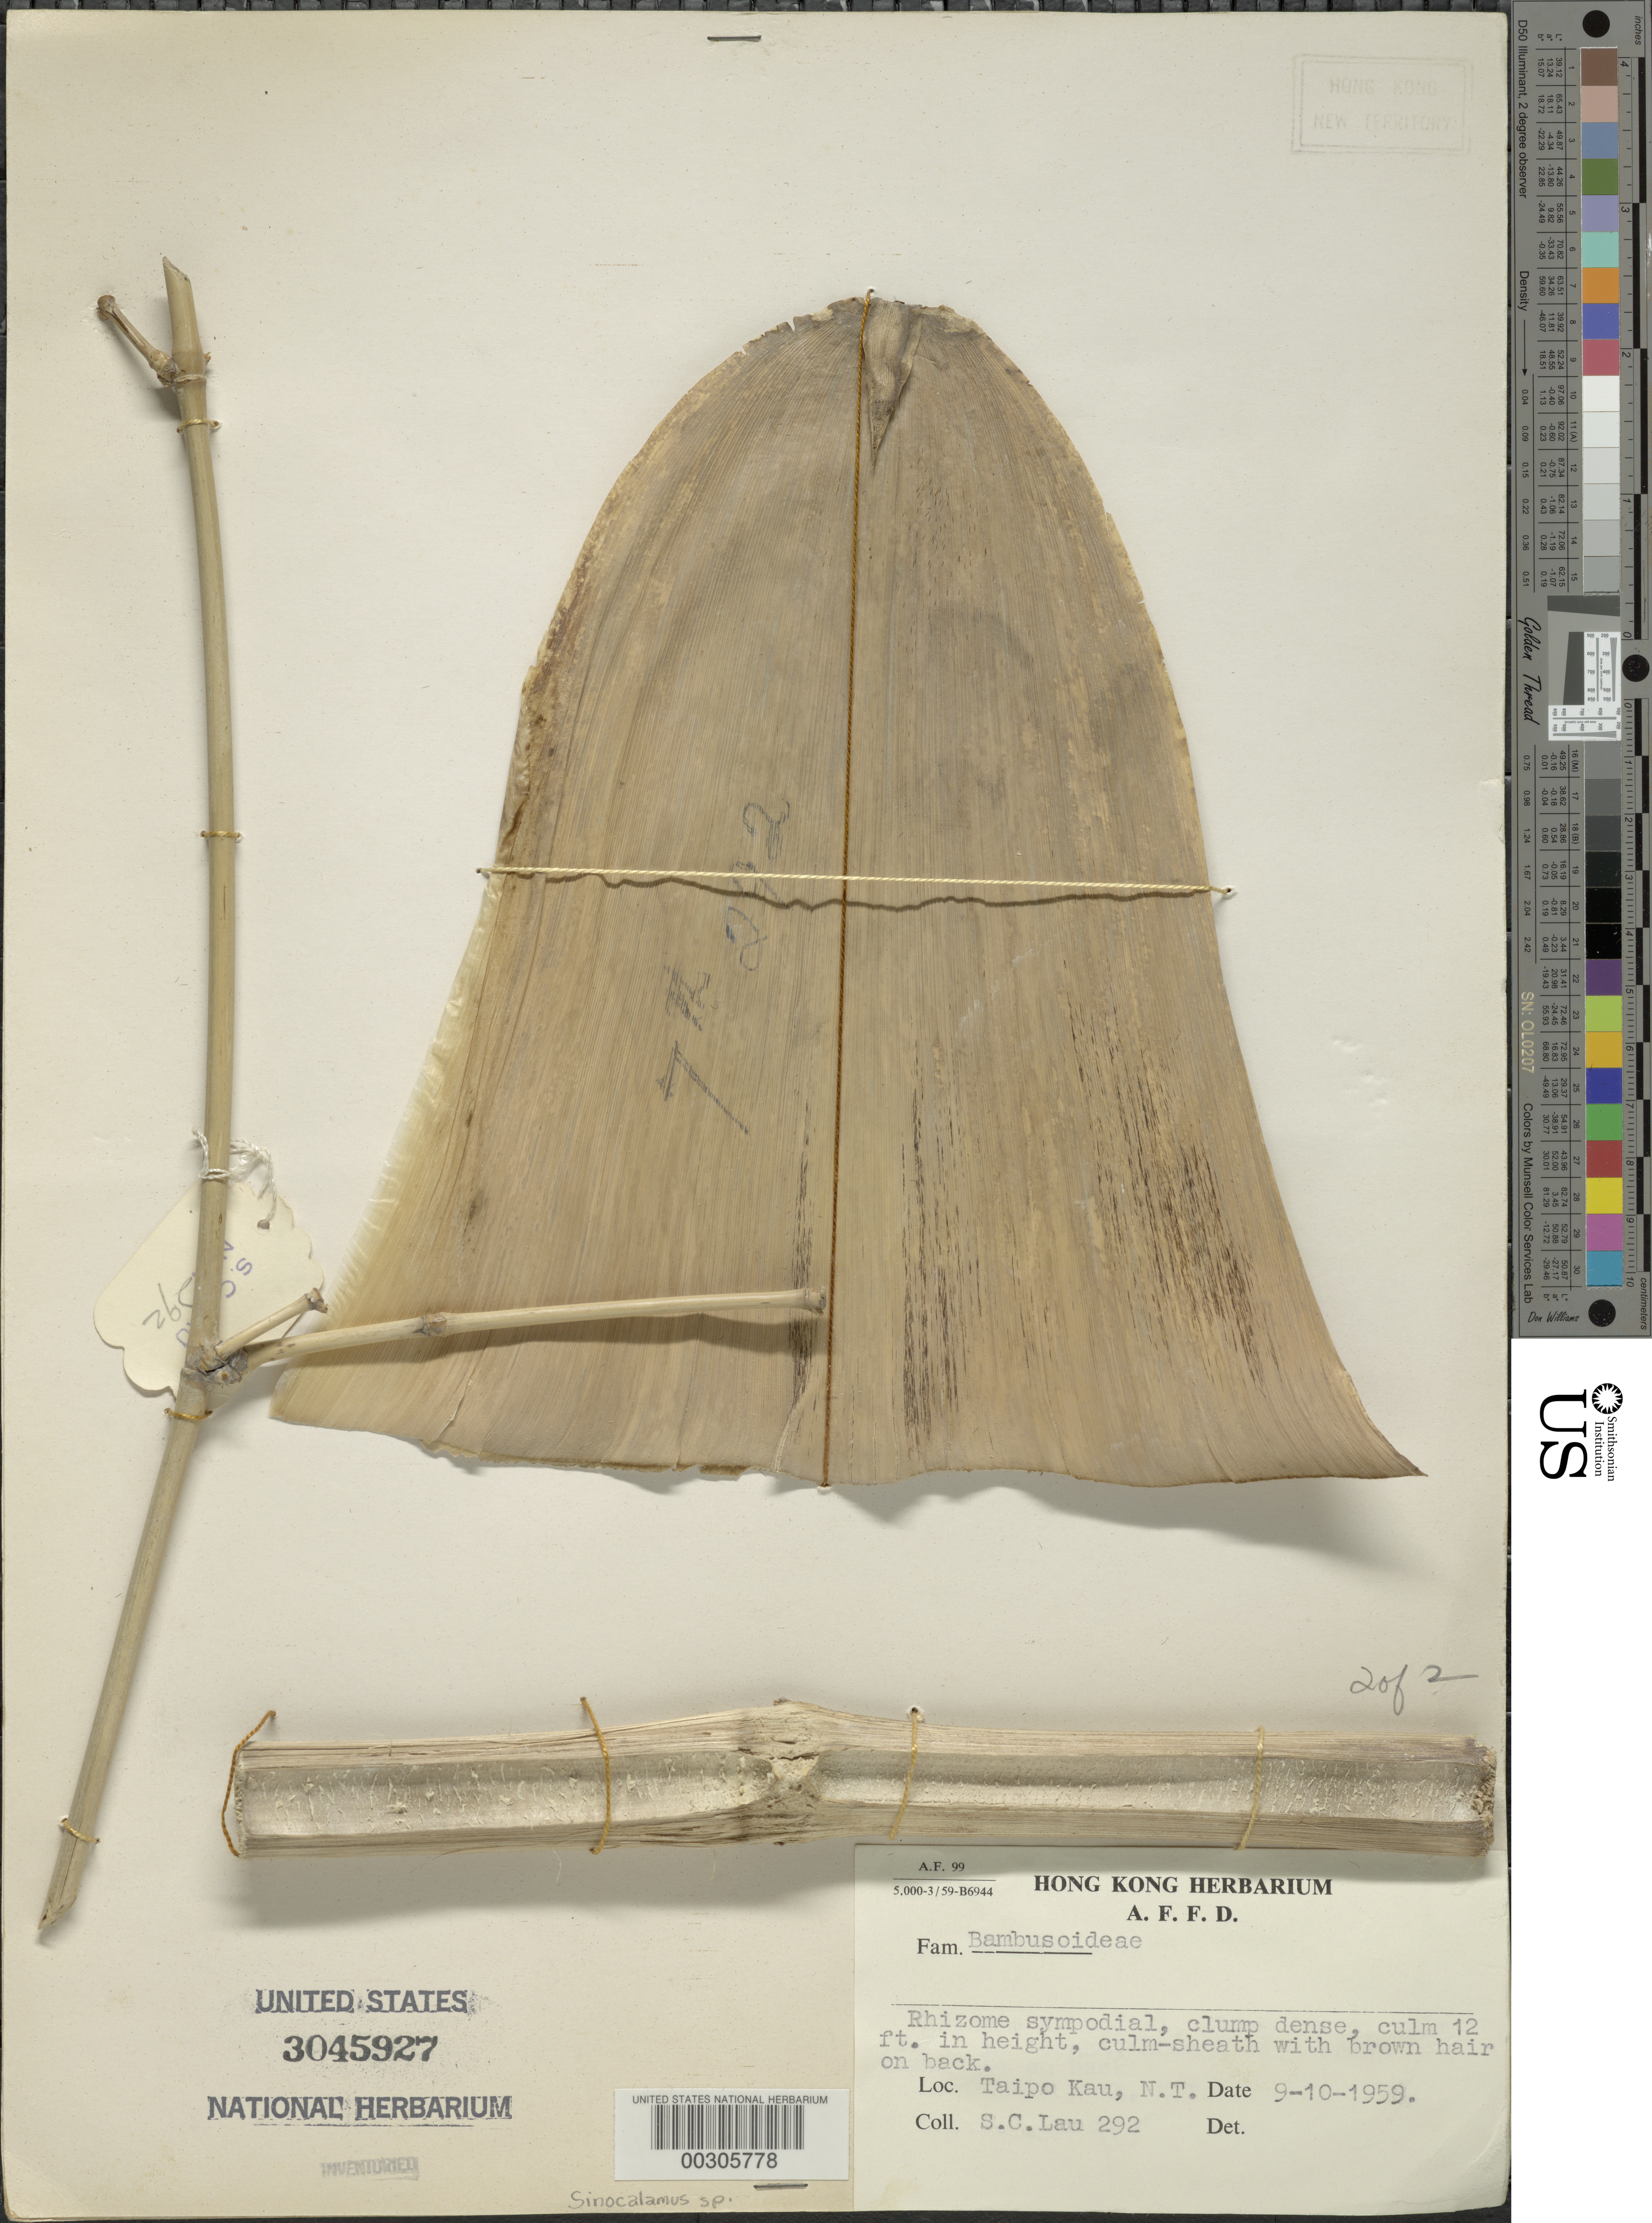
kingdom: Plantae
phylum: Tracheophyta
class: Liliopsida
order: Poales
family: Poaceae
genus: Sinocalamus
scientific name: Sinocalamus sp.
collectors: S. C. Lau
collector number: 292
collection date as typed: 10 Sep 1959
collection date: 1959-09-10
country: China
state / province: Hong Kong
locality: N.t., taipo kau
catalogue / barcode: US 3045927